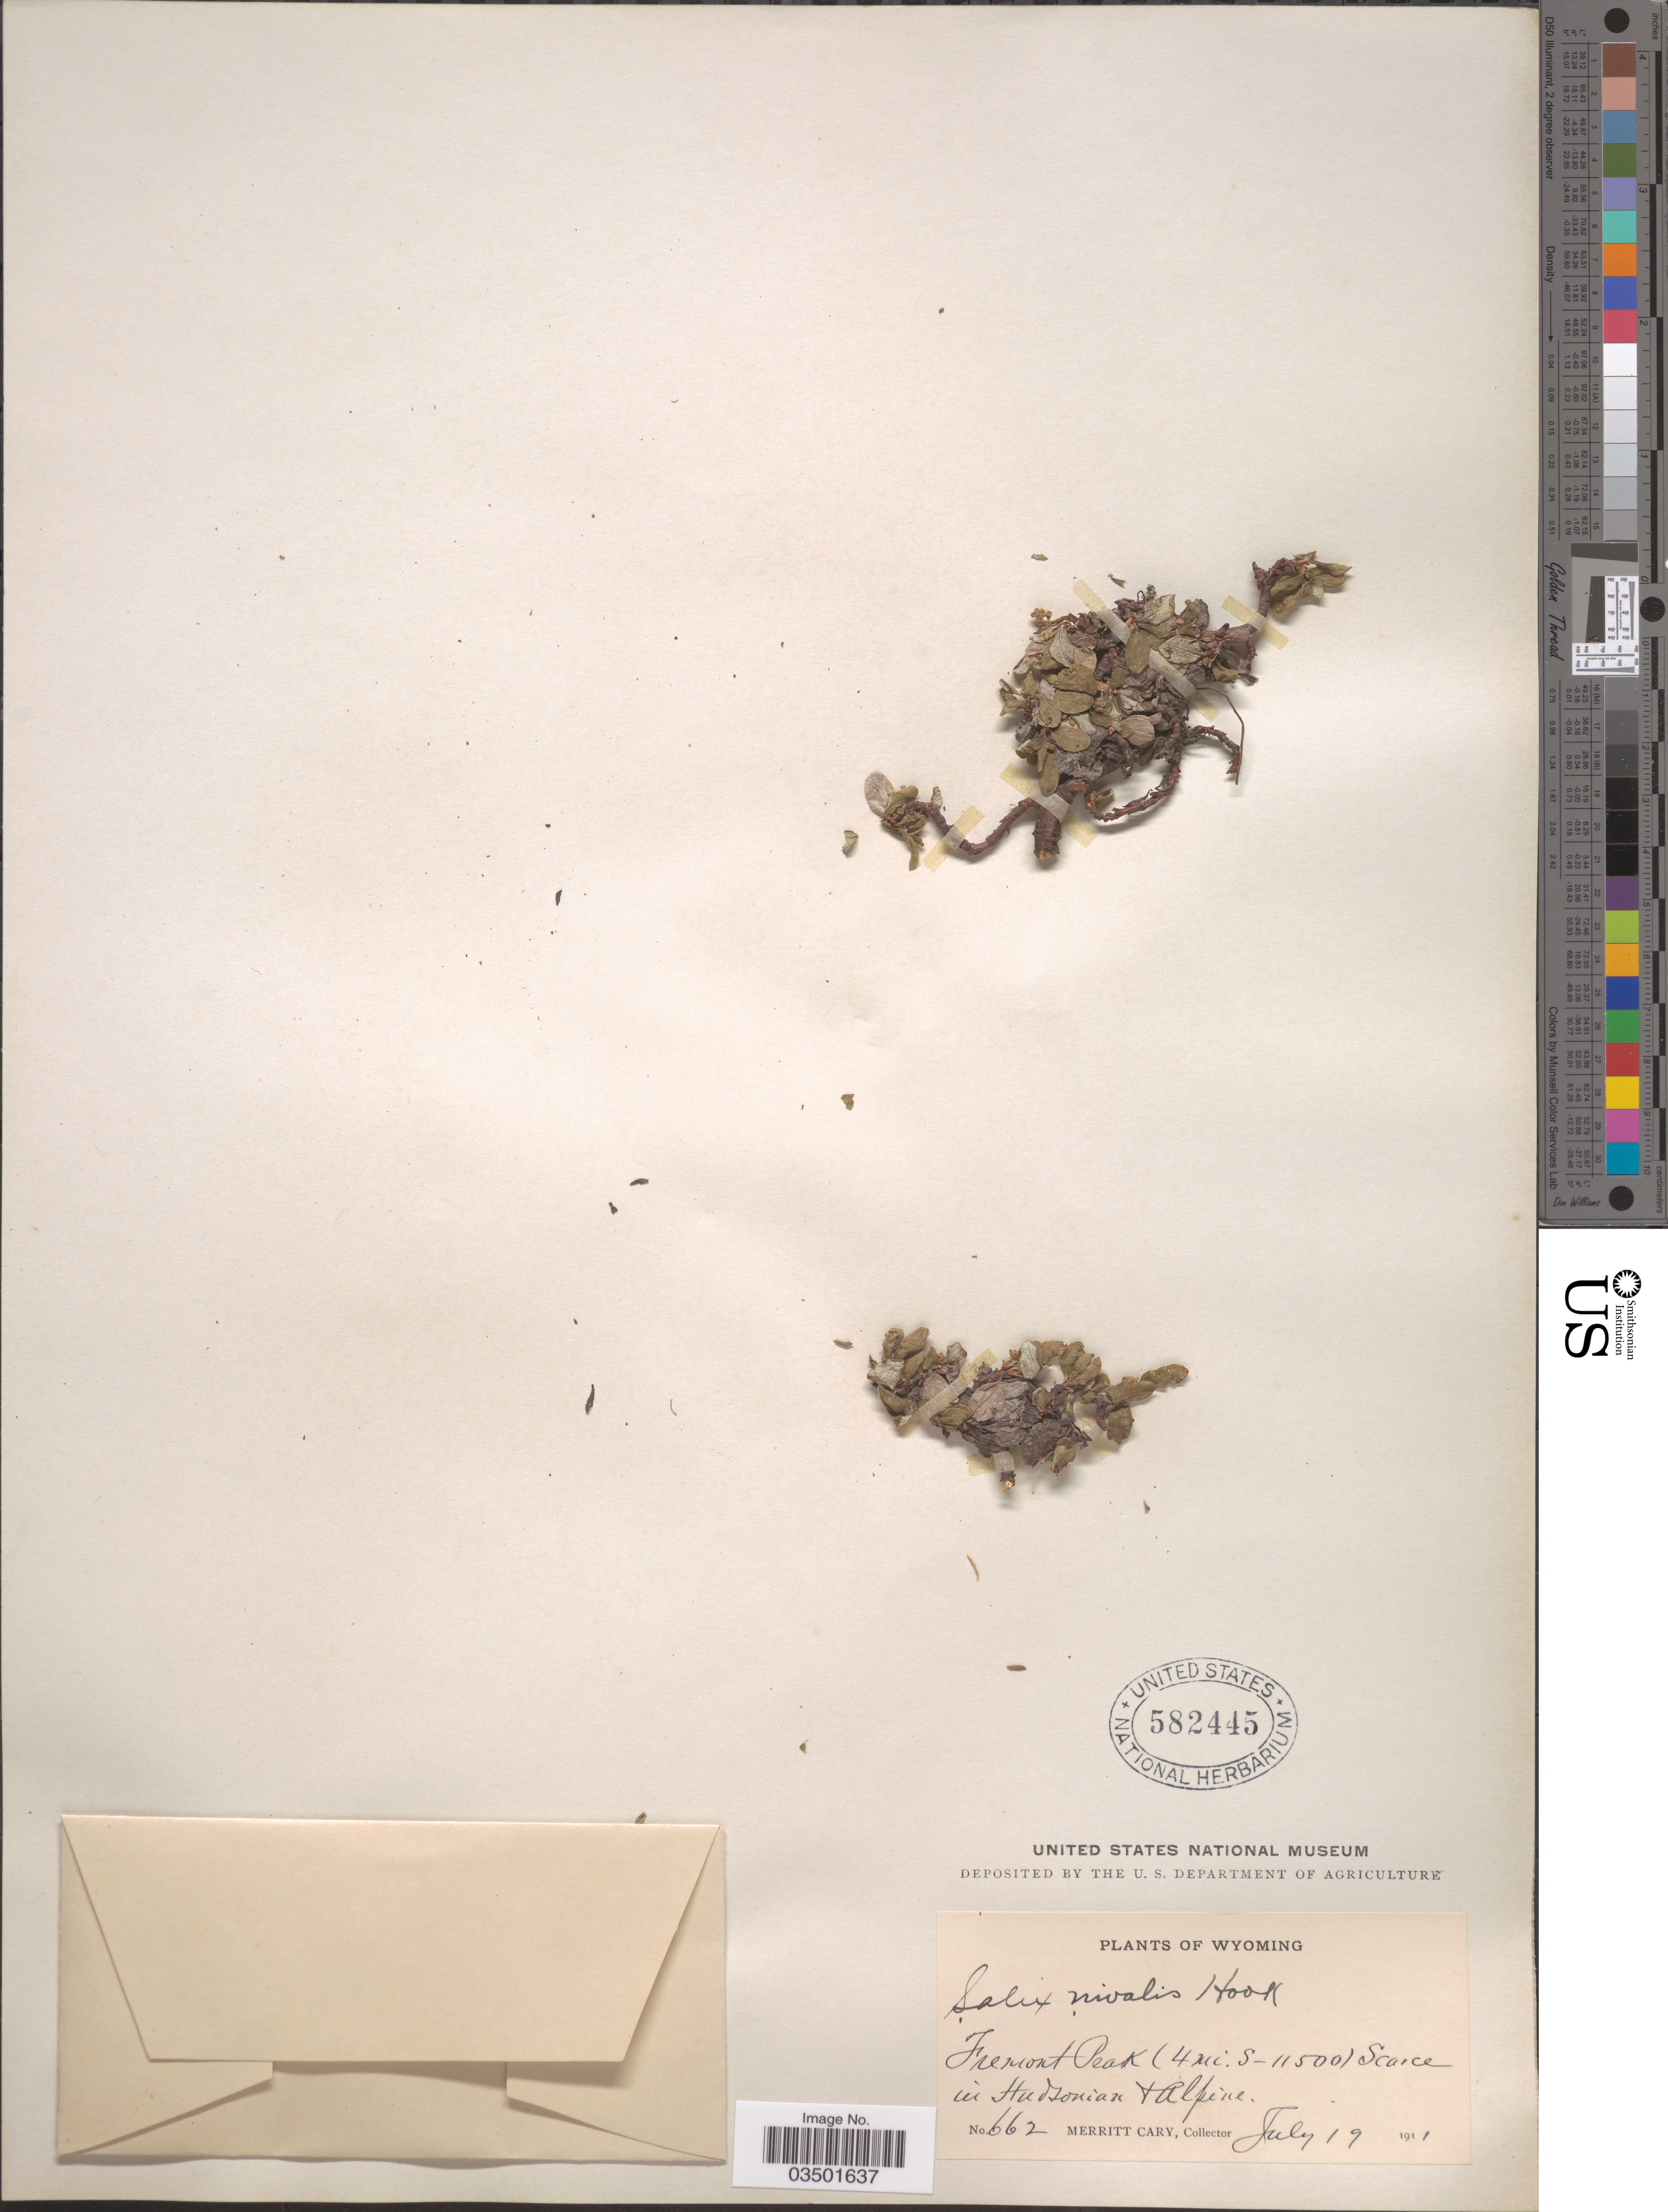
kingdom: Plantae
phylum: Tracheophyta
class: Magnoliopsida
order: Malpighiales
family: Salicaceae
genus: Salix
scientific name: Salix nivalis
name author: Hook.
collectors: M. Cary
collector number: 662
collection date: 1911-07-19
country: United States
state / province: Wyoming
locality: Fremont Peak (4 mi. S).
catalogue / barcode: US 582445